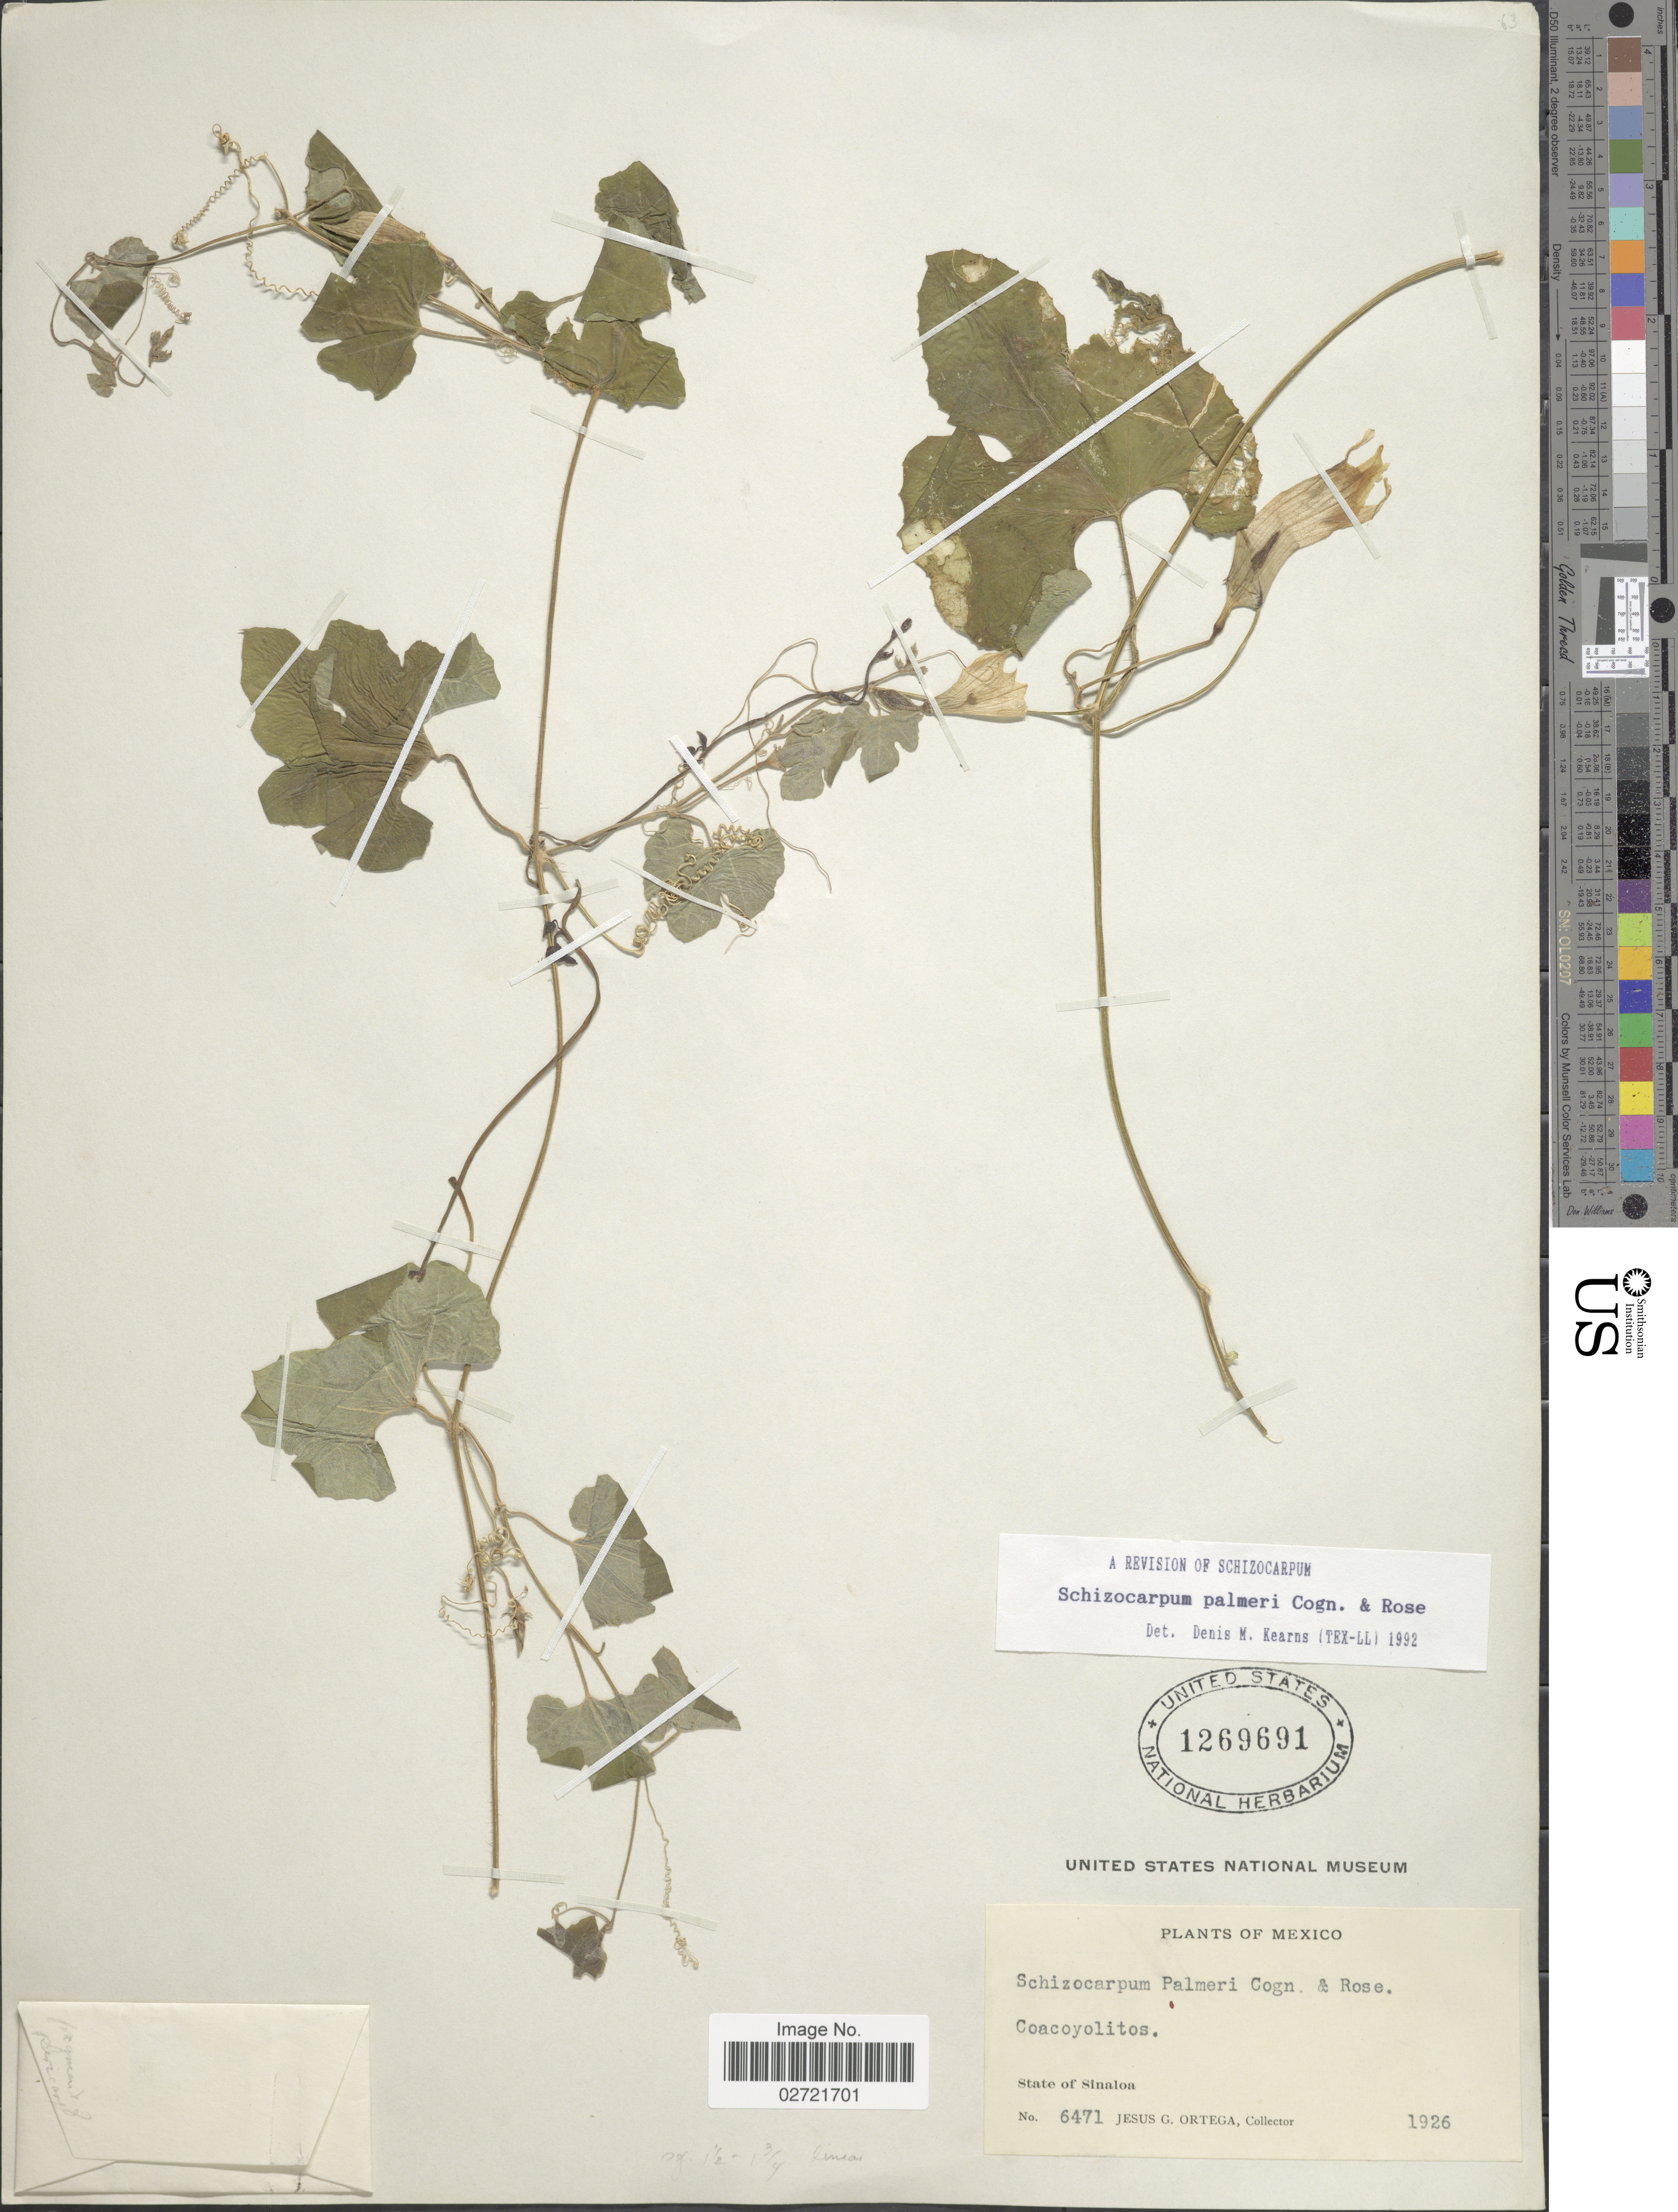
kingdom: Plantae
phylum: Tracheophyta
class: Magnoliopsida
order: Cucurbitales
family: Cucurbitaceae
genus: Schizocarpum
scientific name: Schizocarpum palmeri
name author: Cogn. & Rose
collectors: J. Ortega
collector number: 6471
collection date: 1926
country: Mexico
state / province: Sinaloa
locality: Coacoyolitos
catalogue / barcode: US 1269691